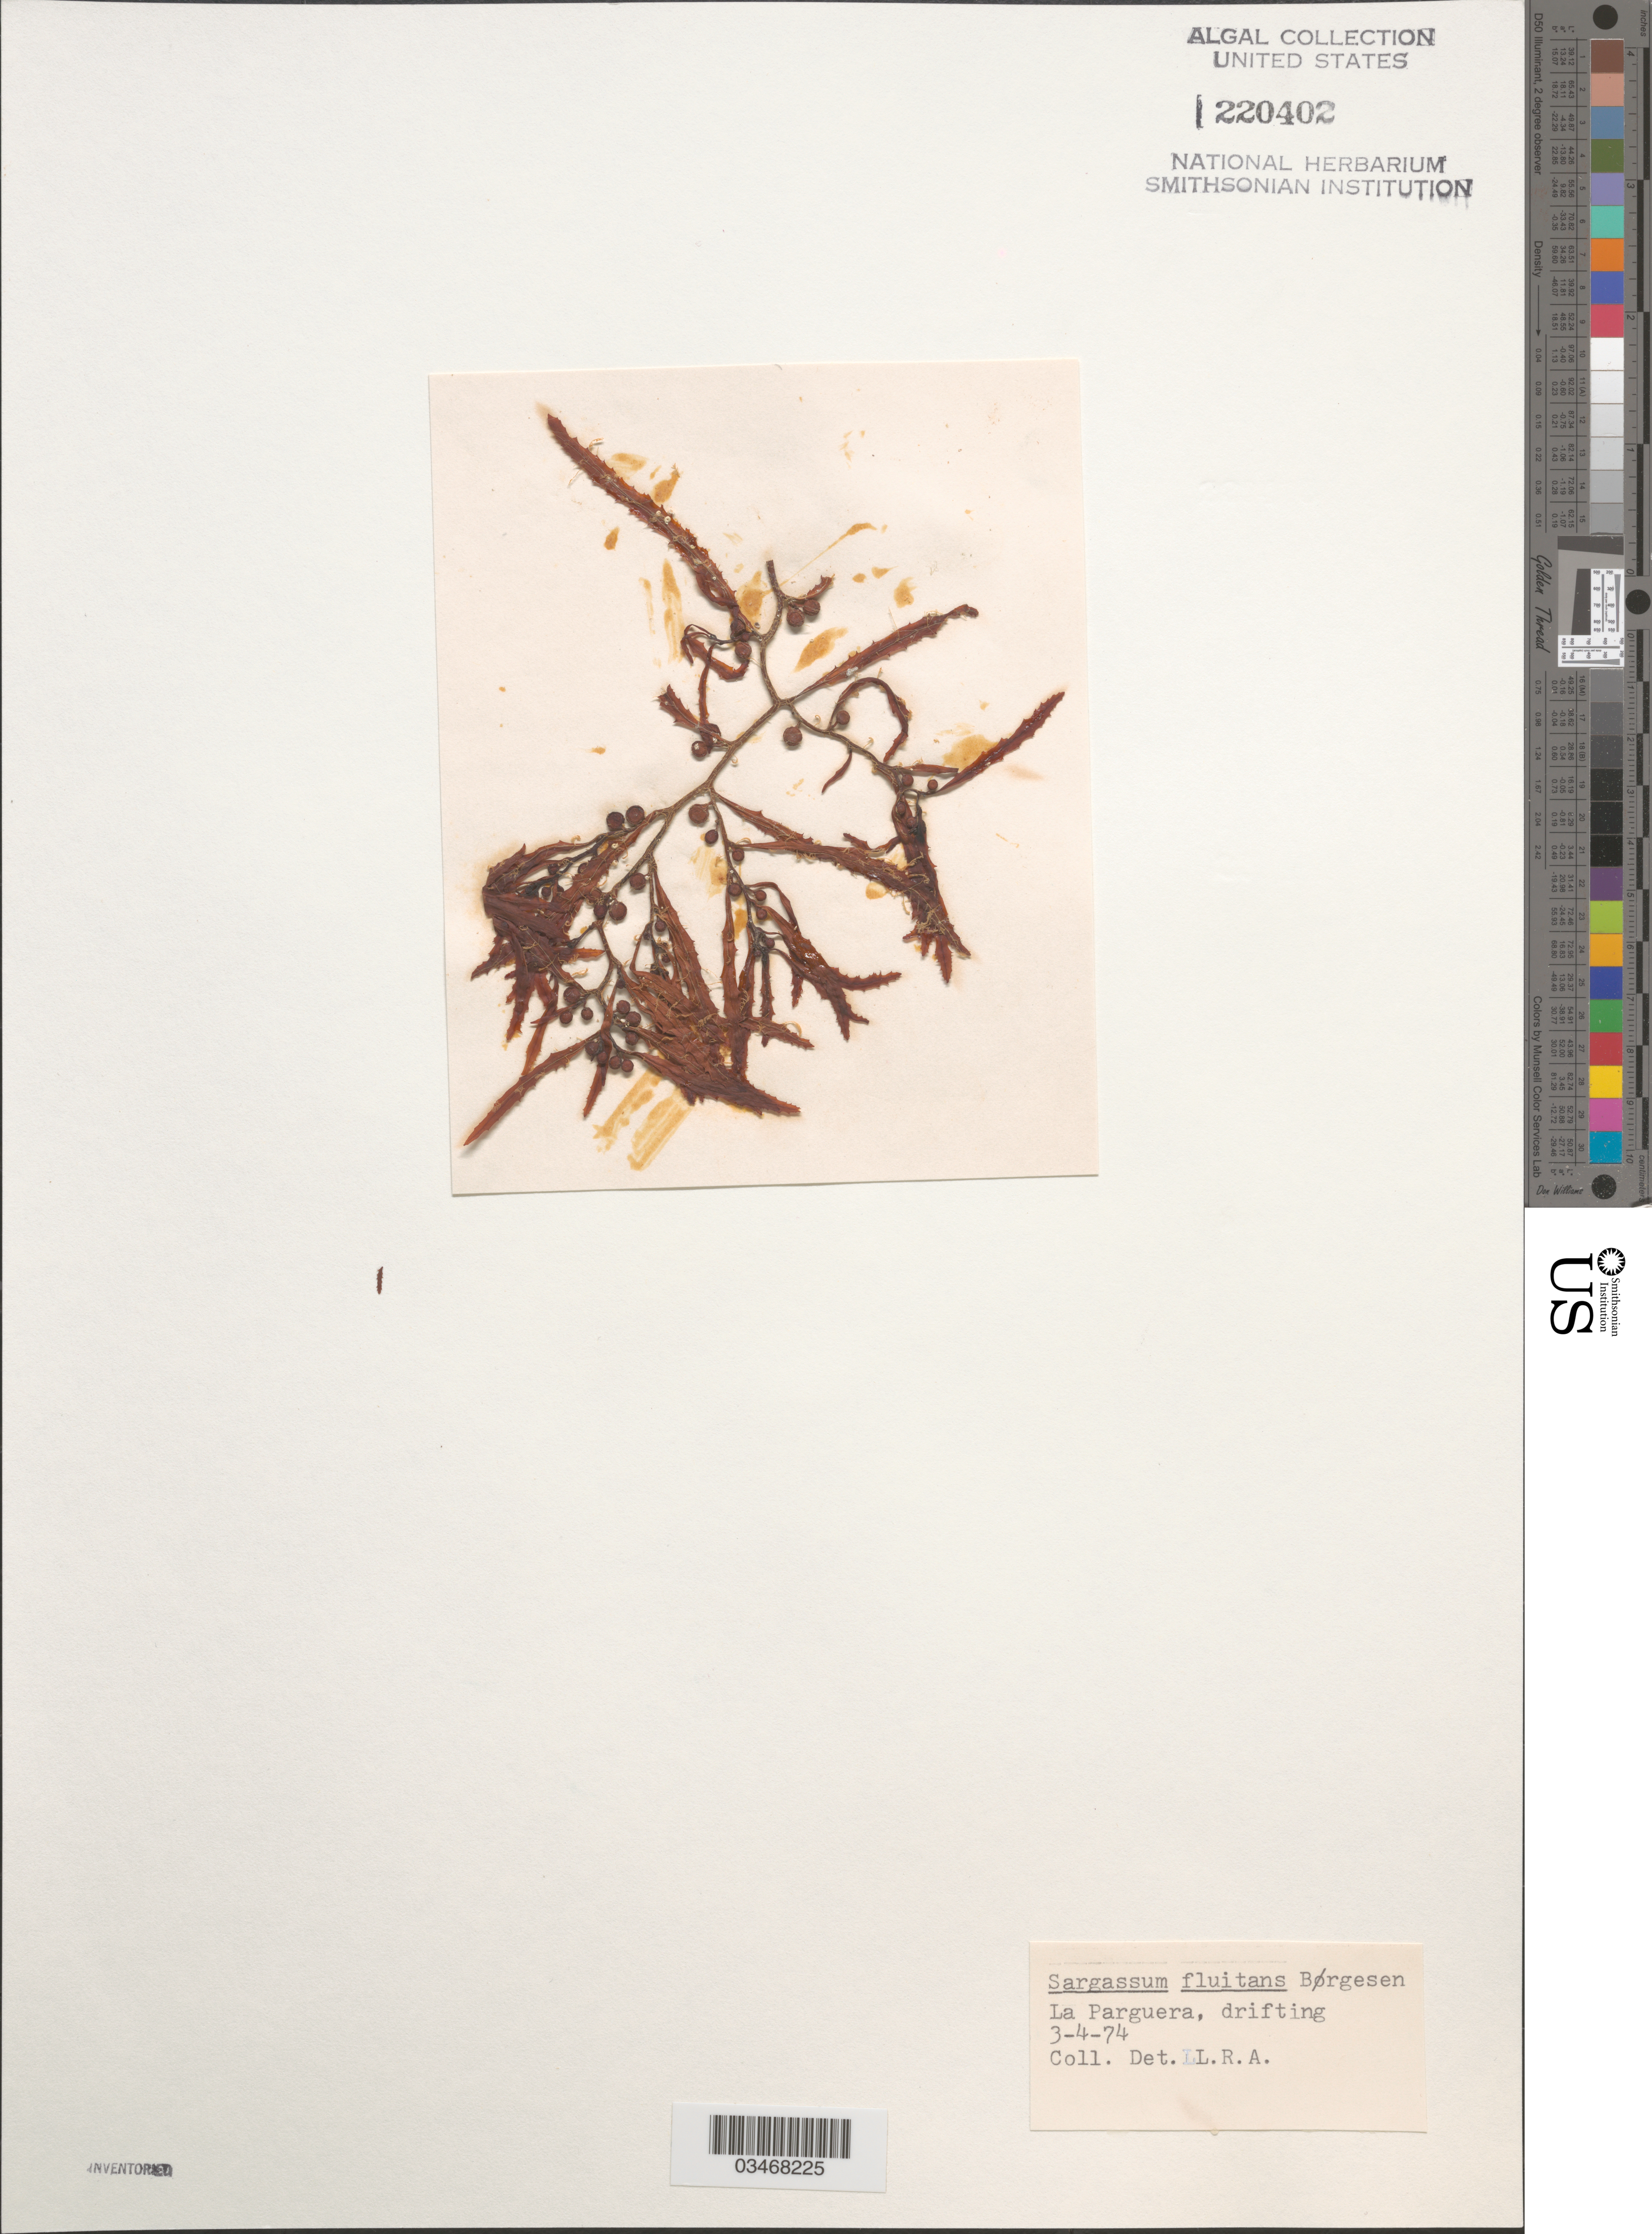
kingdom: Chromista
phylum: Ochrophyta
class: Phaeophyceae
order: Fucales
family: Sargassaceae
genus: Sargassum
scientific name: Sargassum fluitans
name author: (Børgesen) Børgesen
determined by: Almodovar, L. R.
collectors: L. Almodovar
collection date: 1974-03-04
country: Puerto Rico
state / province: Lajas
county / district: La Parguera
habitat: Drifting.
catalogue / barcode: US 220402